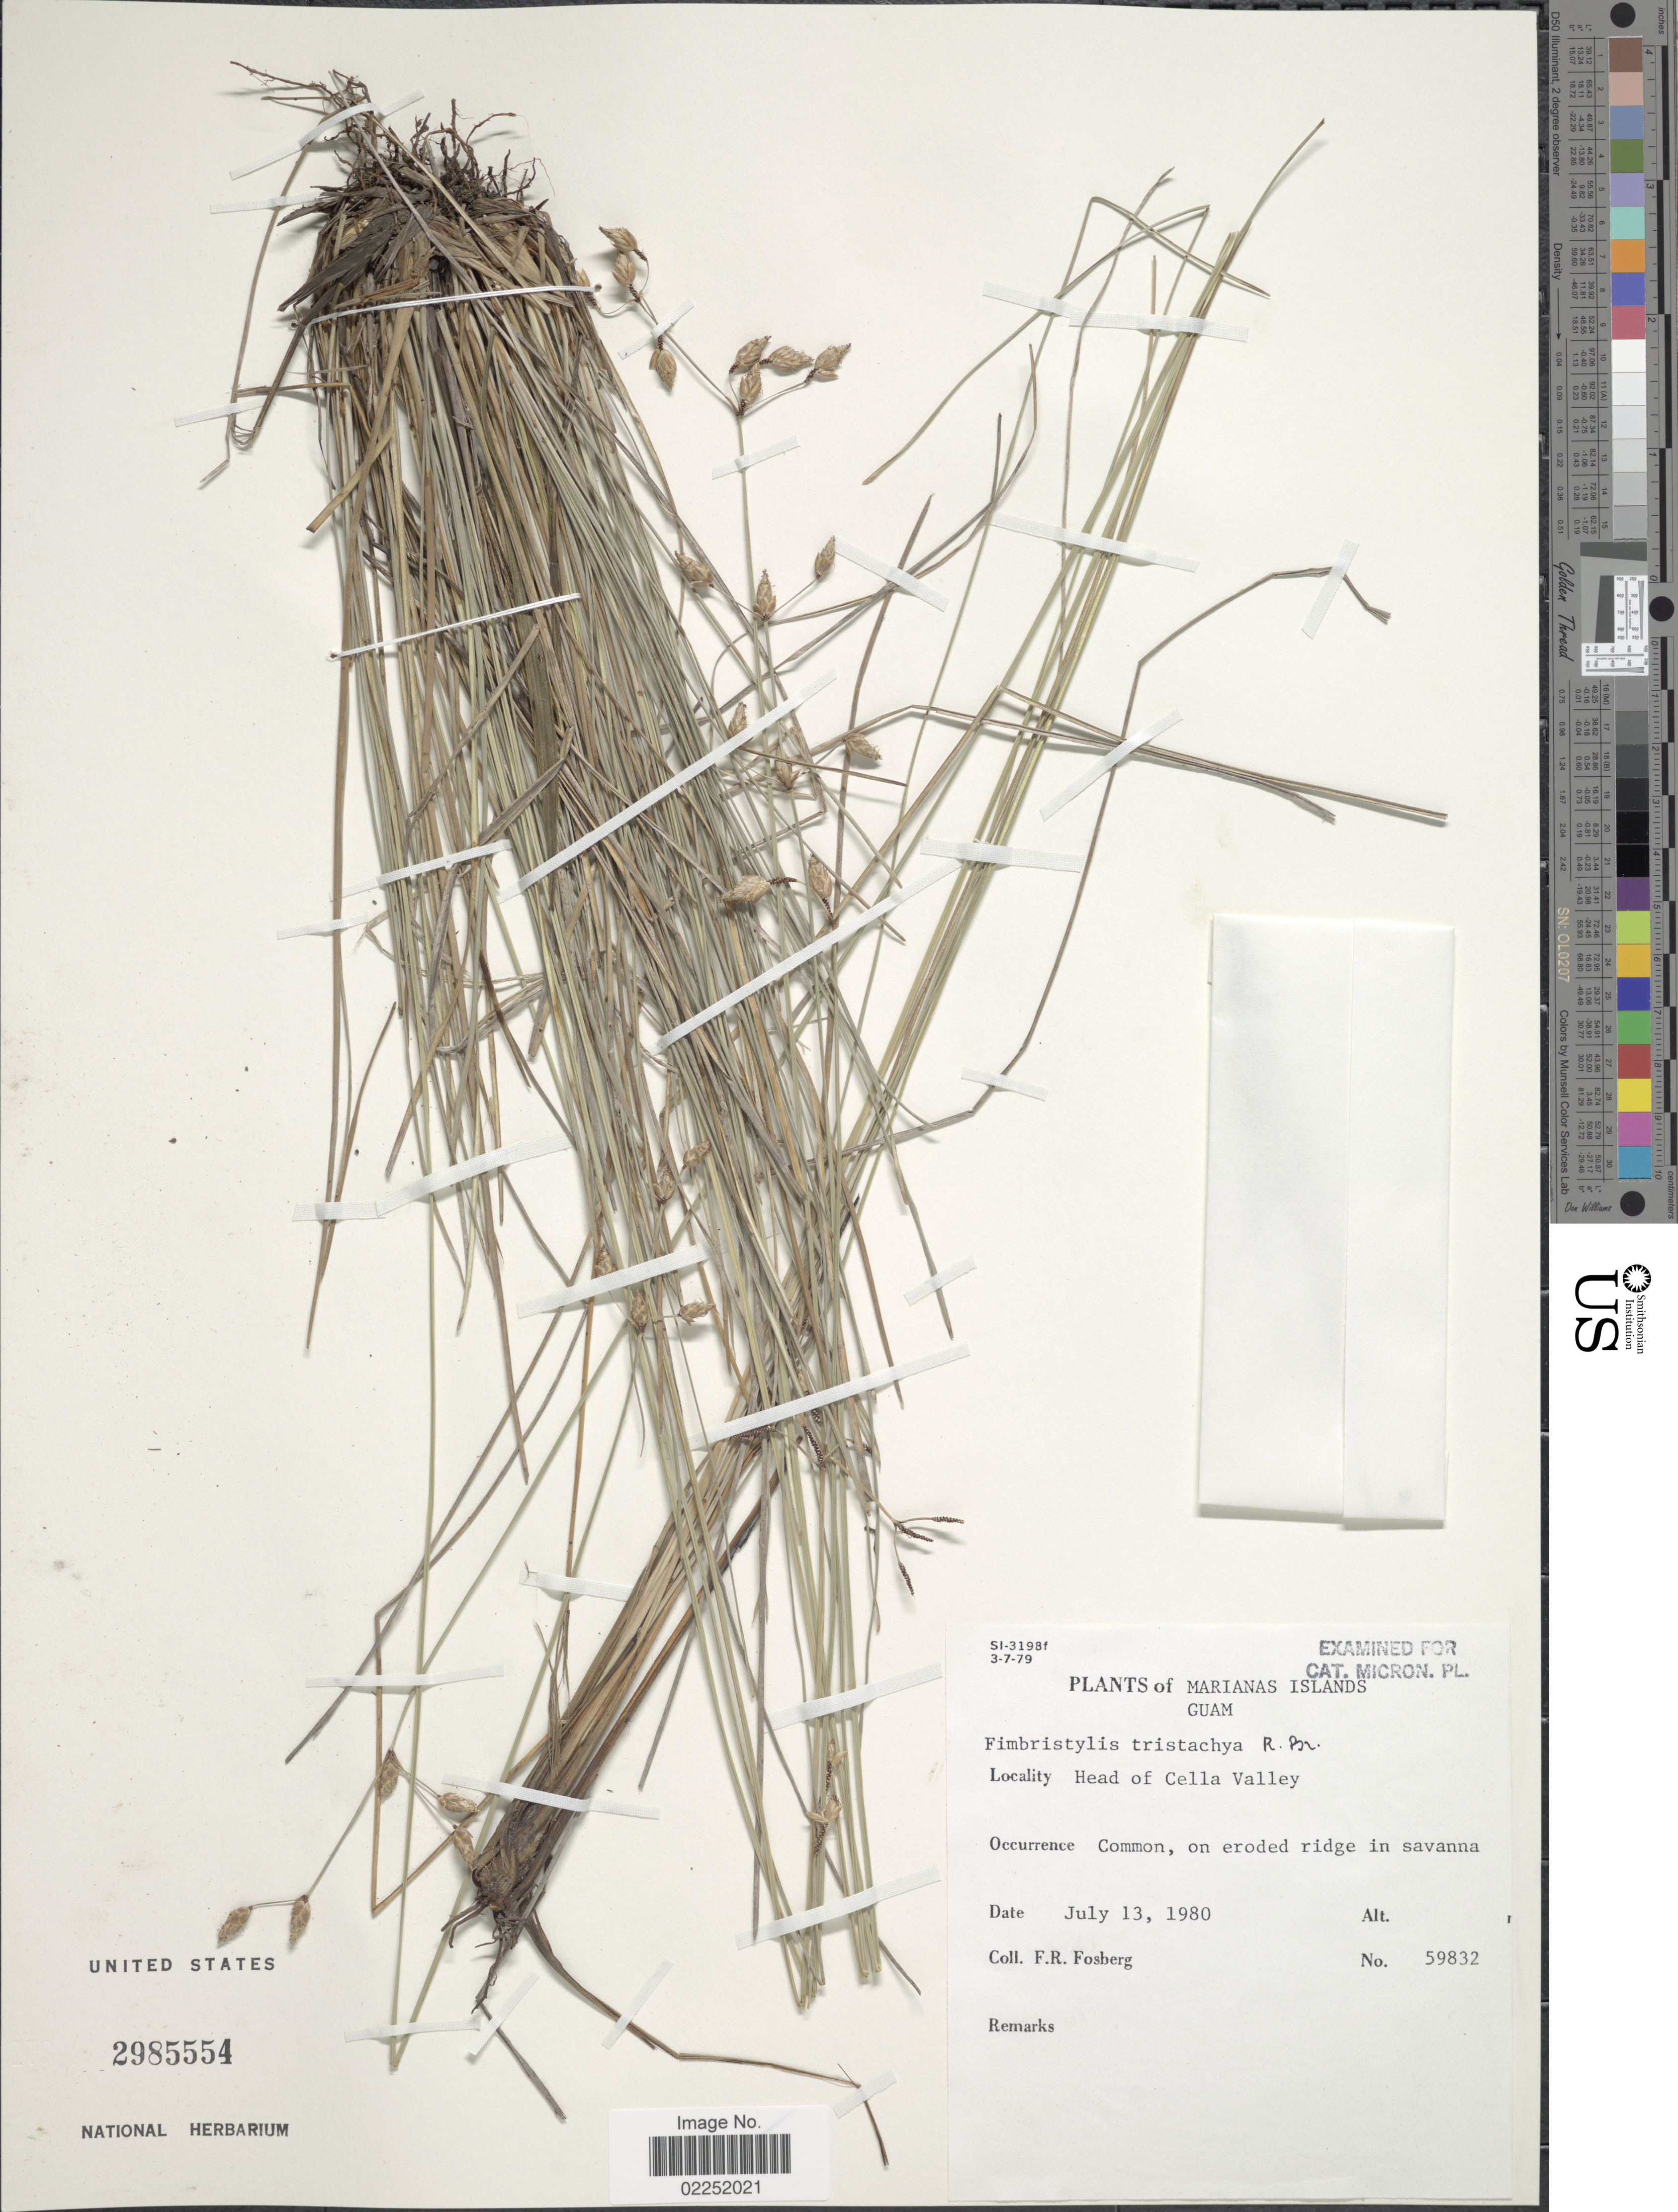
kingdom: Plantae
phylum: Tracheophyta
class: Liliopsida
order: Poales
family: Cyperaceae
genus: Fimbristylis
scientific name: Fimbristylis tristachya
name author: R. Br.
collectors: F. R. Fosberg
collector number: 59832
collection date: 1980-07-13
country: Guam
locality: Marianas Islands, Head of Cella Valley, Common, on eroded ridge in savanna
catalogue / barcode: US 2985554